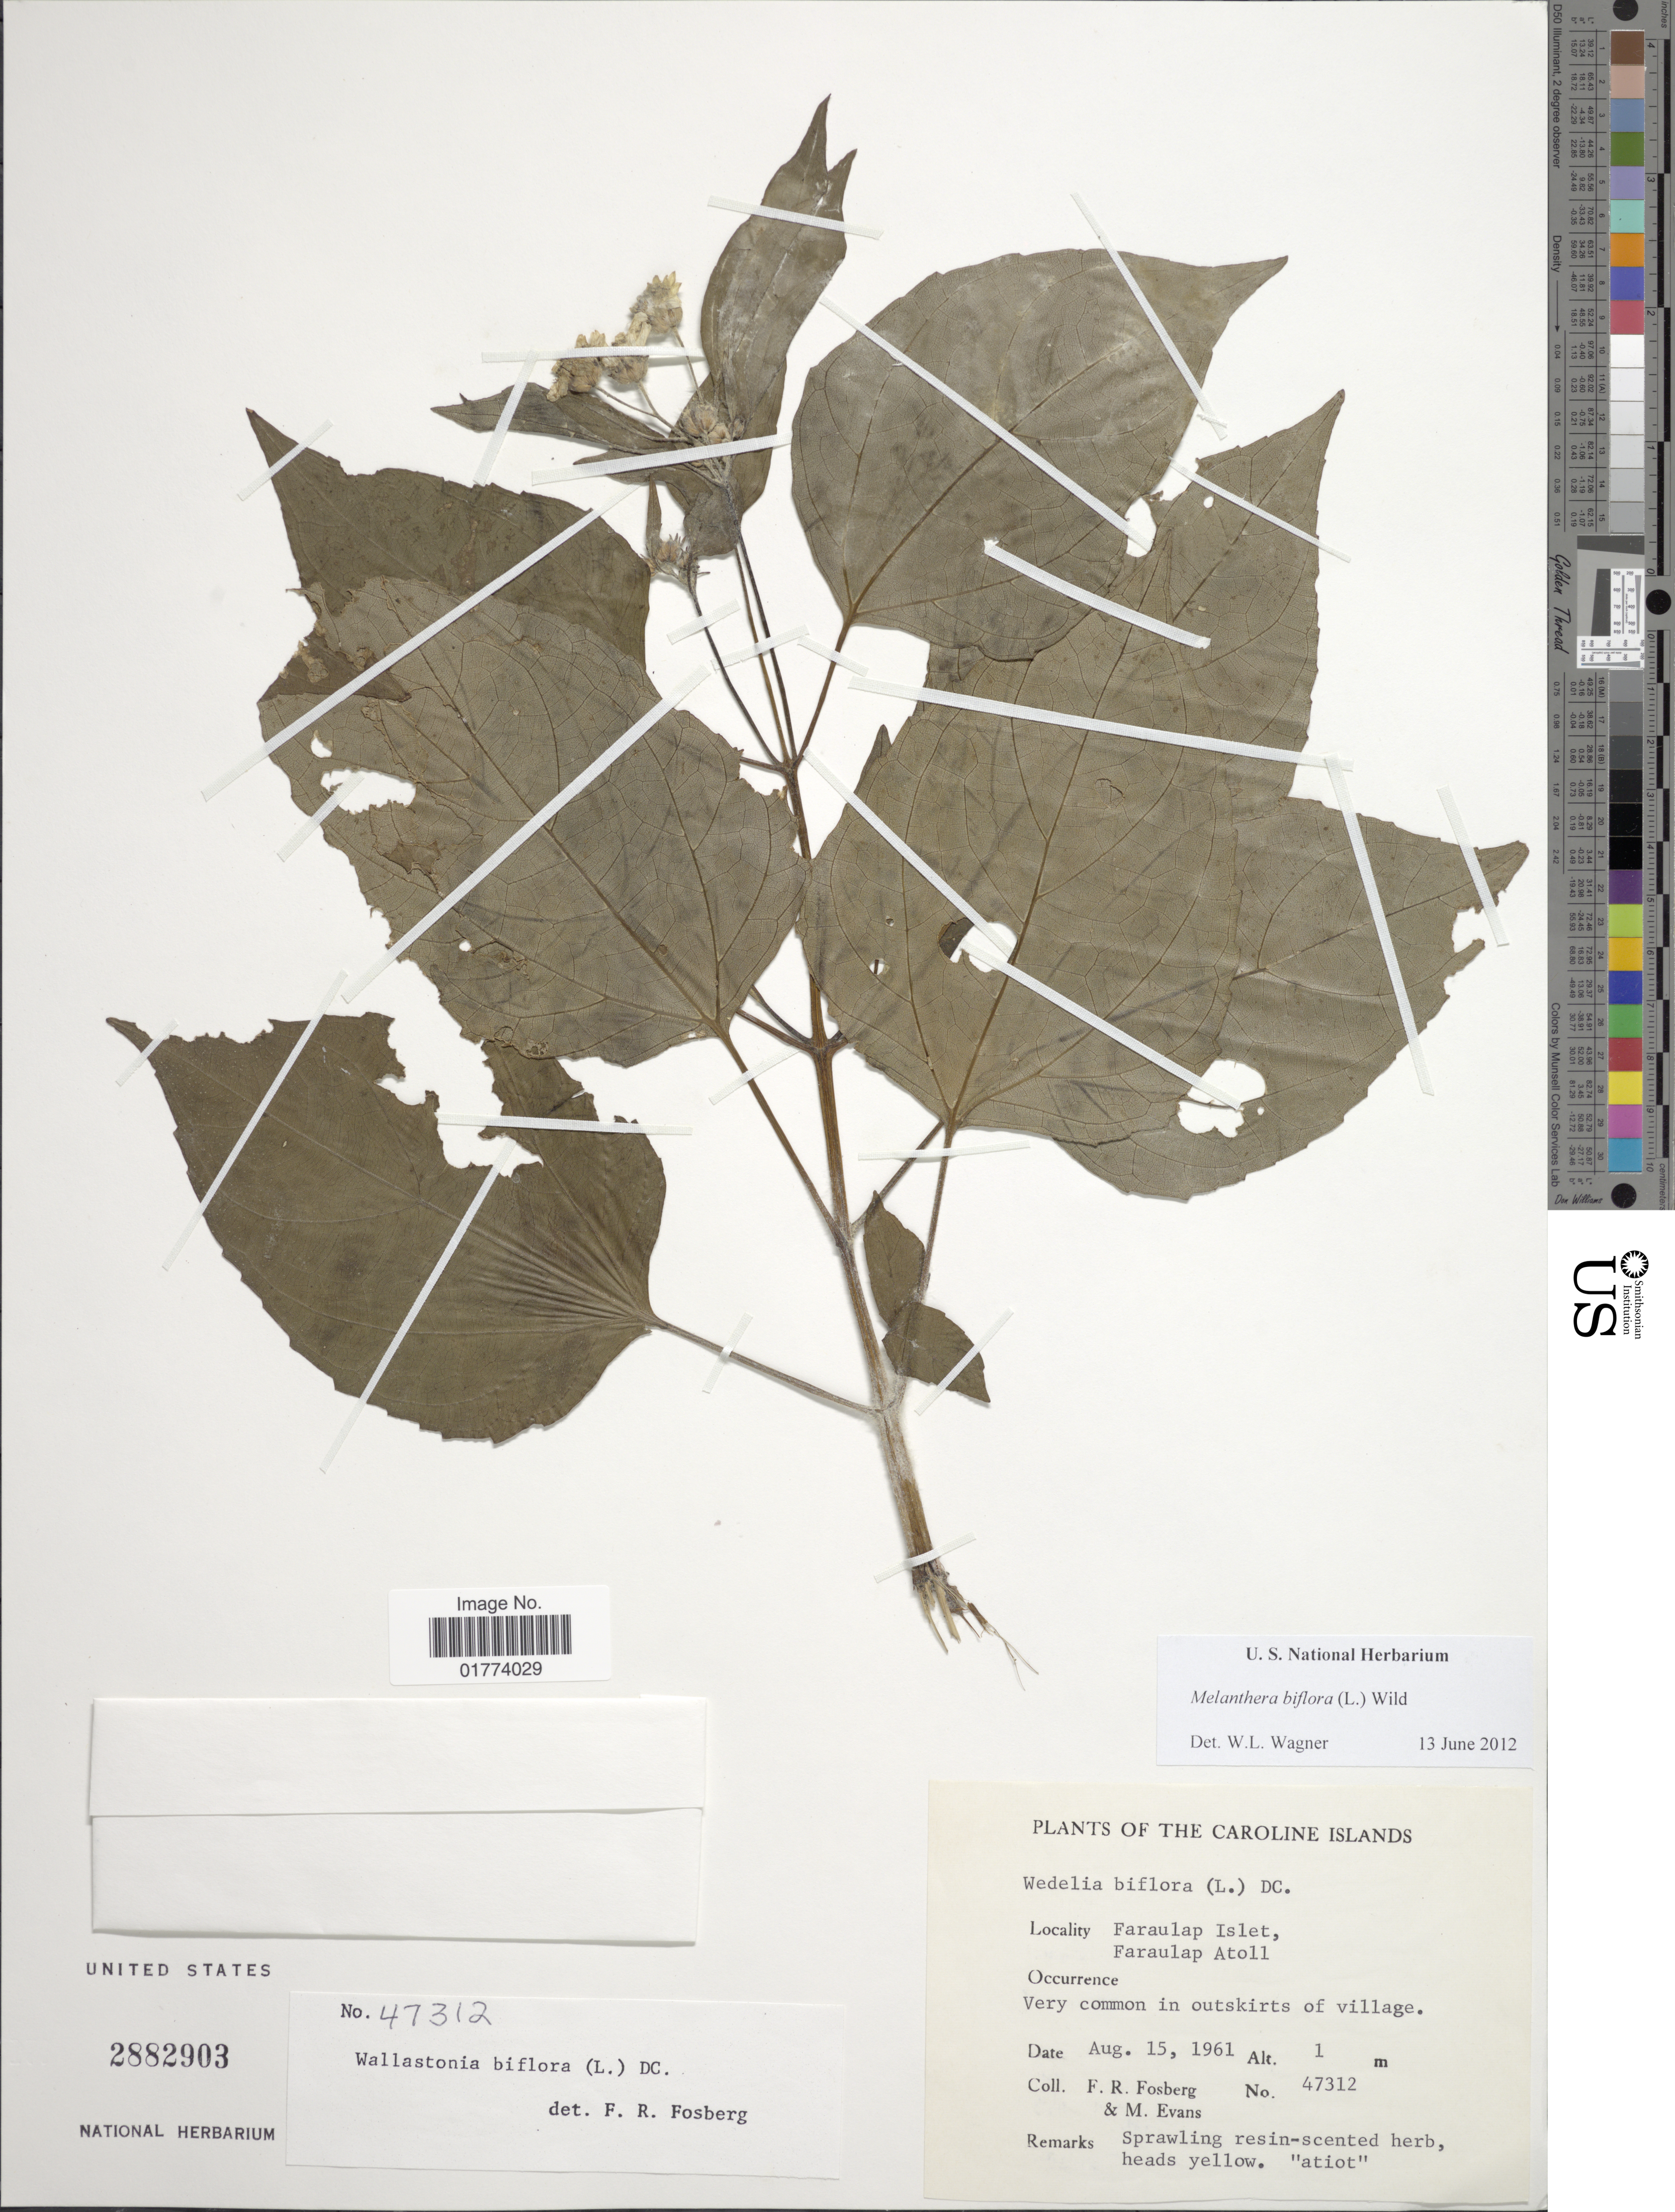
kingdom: Plantae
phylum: Tracheophyta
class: Magnoliopsida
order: Asterales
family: Asteraceae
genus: Wollastonia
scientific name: Wollastonia biflora var. biflora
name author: (L.) DC.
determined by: Wagner, W. L., (BOT), Smithsonian Institution - National Museum of Natural History (UNITED STATES)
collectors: F. R. Fosberg & M. Evans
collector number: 47312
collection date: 1961-08-15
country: Micronesia, Federated States of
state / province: Yap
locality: Caroline Islands, Faraulap Islet, Faraulap Atoll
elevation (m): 1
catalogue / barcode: US 2882903